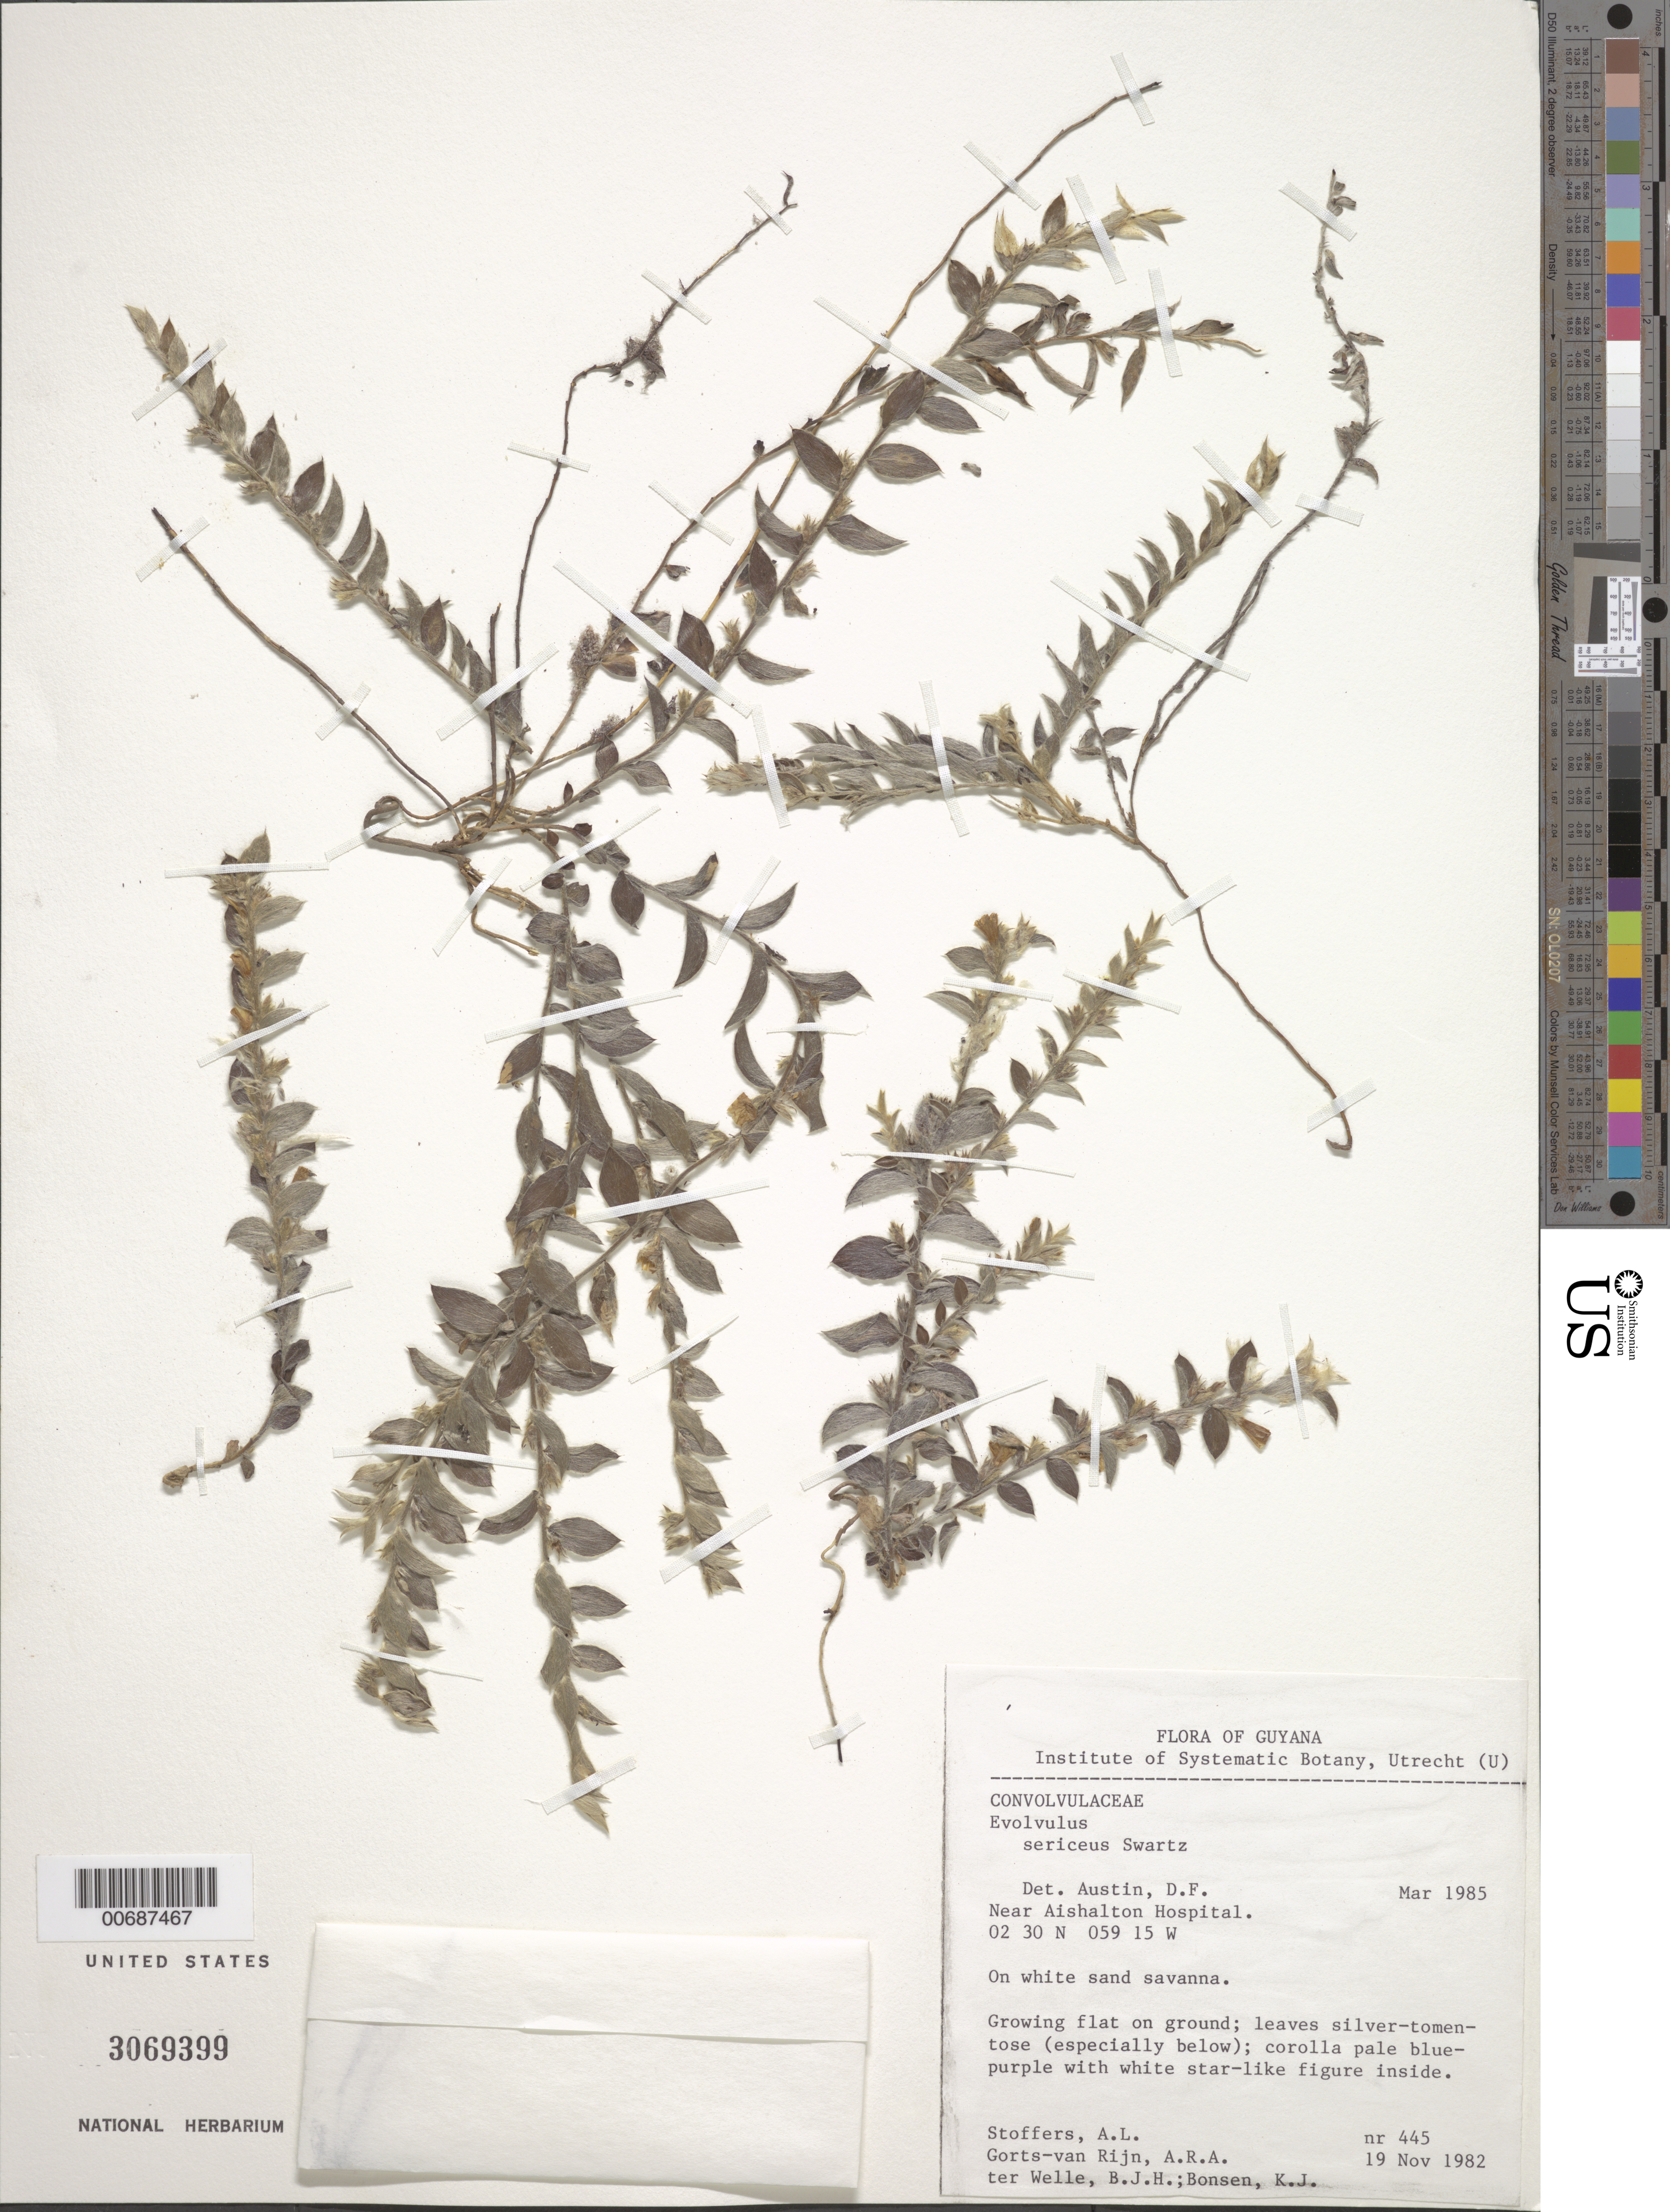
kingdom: Plantae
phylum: Tracheophyta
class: Magnoliopsida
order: Solanales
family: Convolvulaceae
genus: Evolvulus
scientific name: Evolvulus sericeus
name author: Sw.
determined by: Austin, D. F.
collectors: A. Stoffers, A. .R. A. Görts-van Rijn, B. Welle & K. Bonsen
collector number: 445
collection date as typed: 19-Nov-82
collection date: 1982-11-19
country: Guyana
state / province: U. Takutu-U. Essequibo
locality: Aishalton Hospital, vic.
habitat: White sand savanna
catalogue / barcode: US 3069399